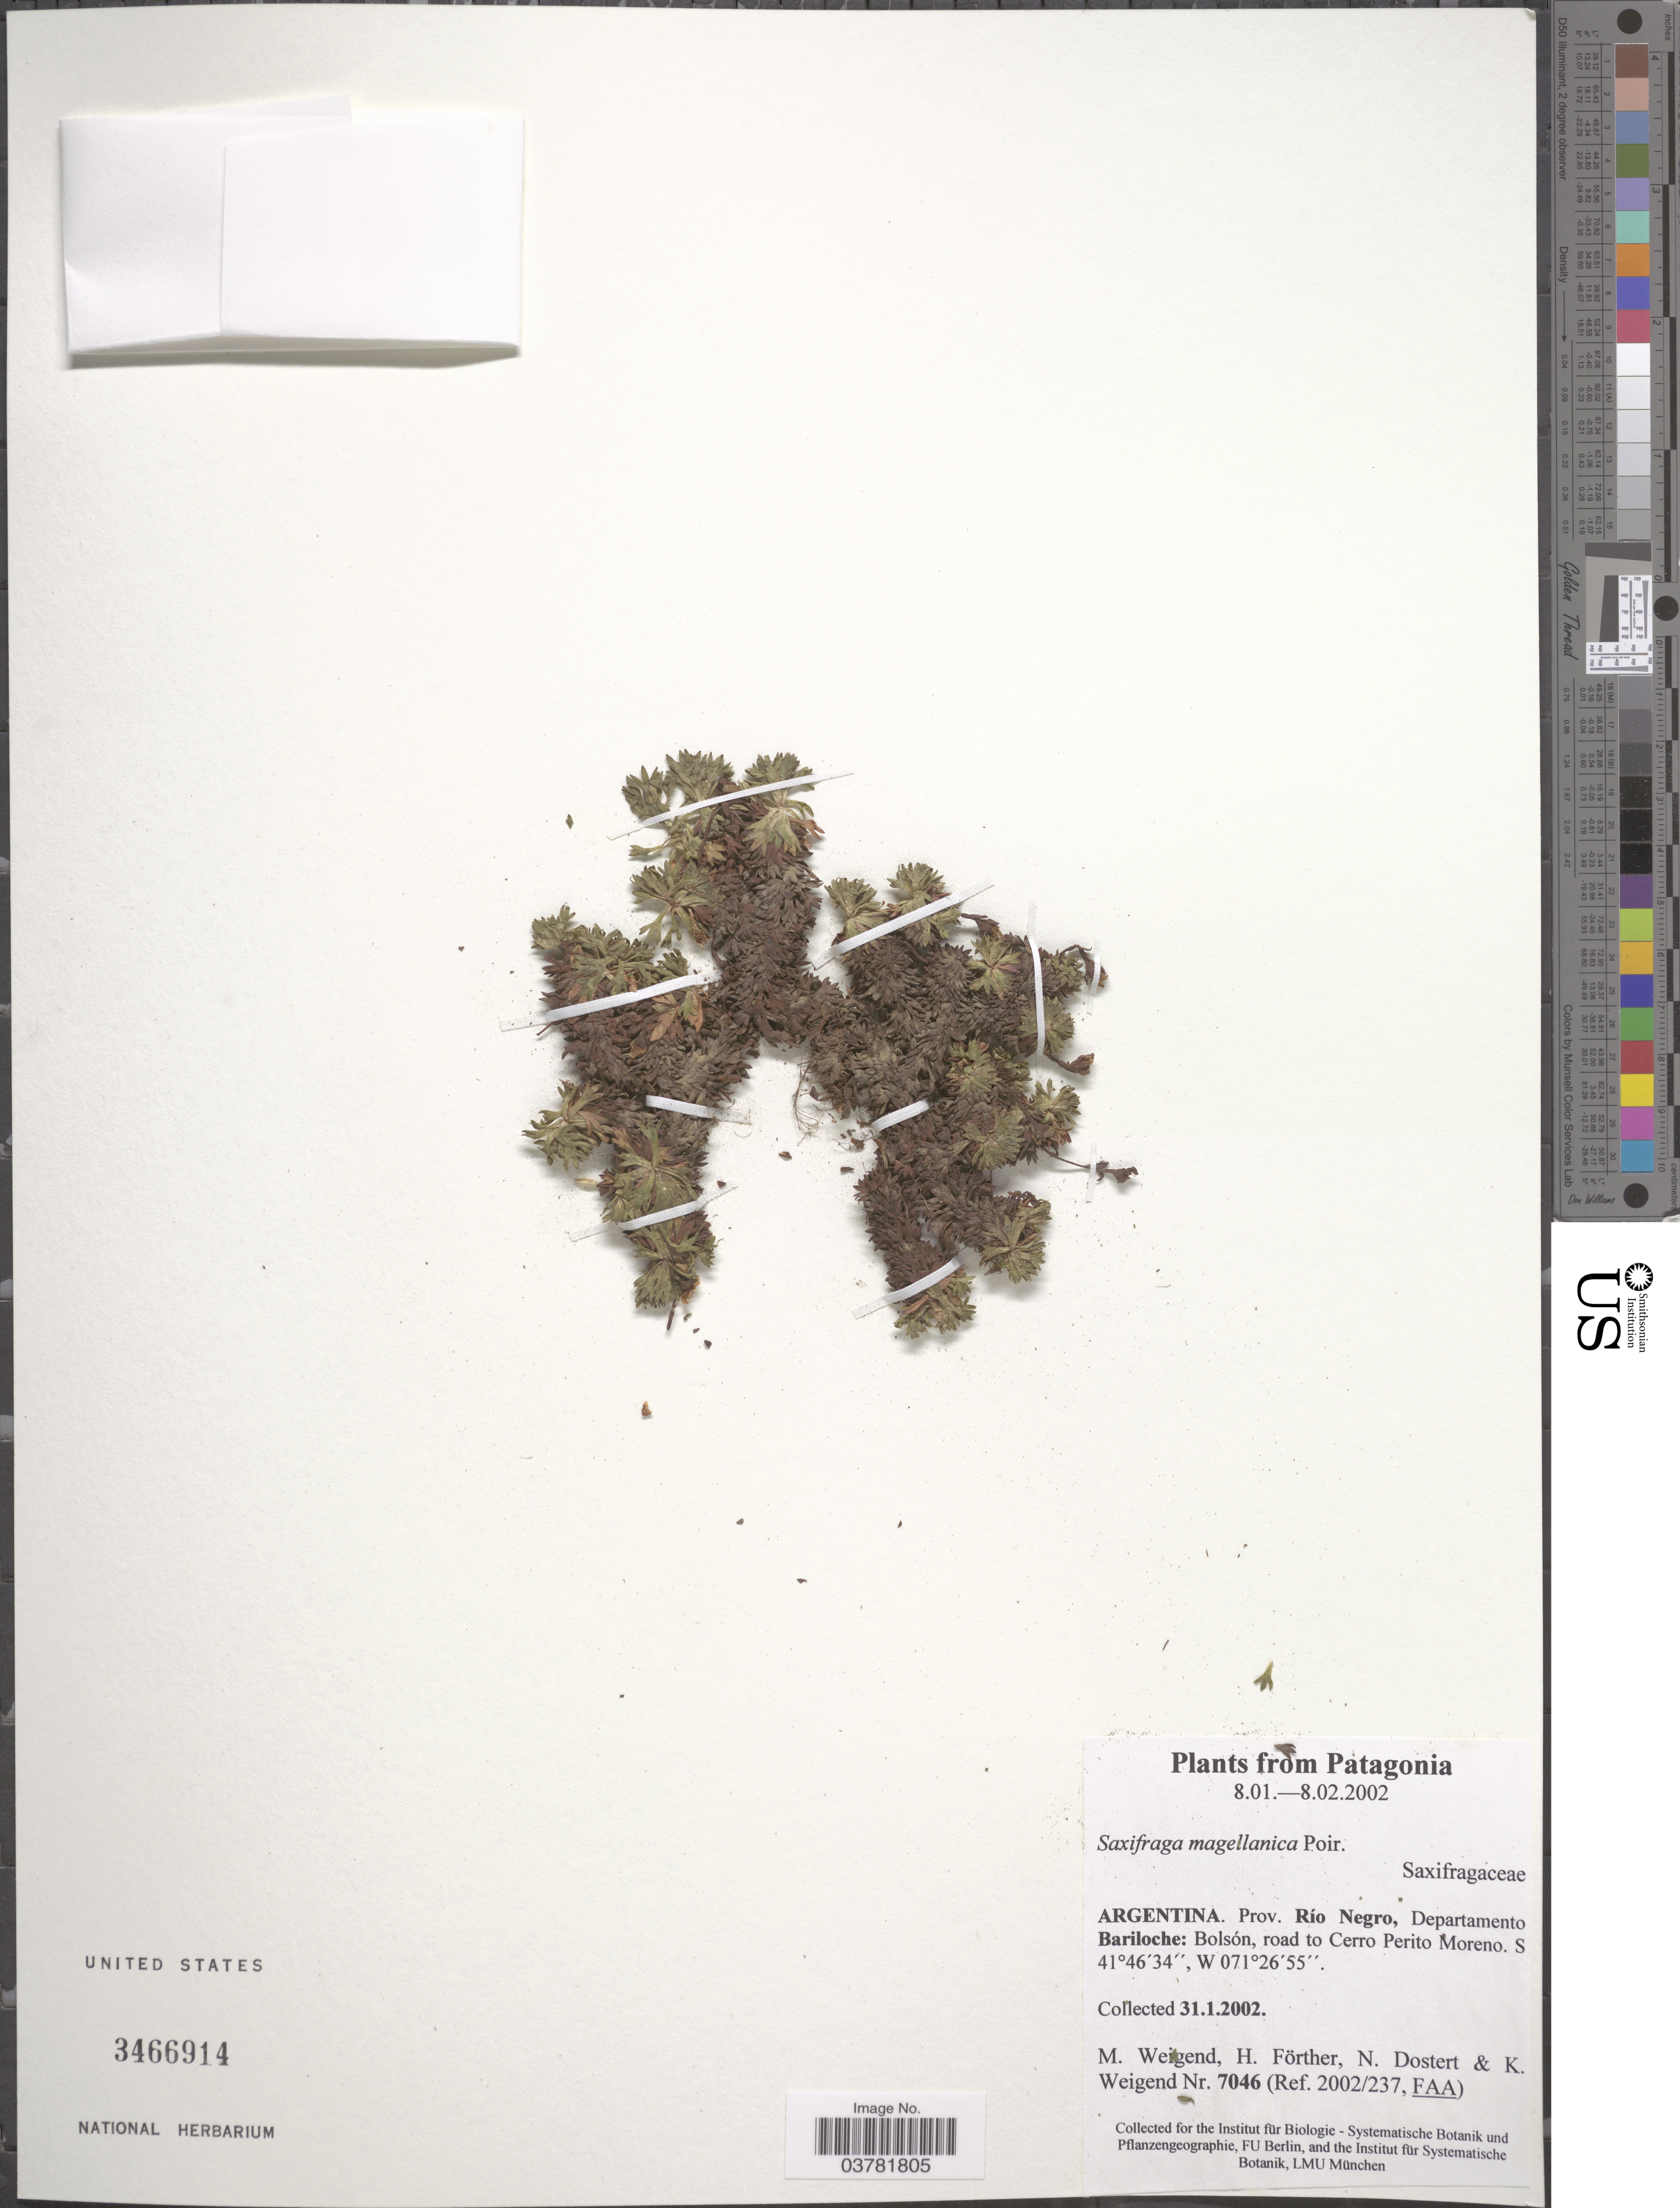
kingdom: Plantae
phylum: Tracheophyta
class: Magnoliopsida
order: Saxifragales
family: Saxifragaceae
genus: Saxifraga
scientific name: Saxifraga magellanica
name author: Poir.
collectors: M. Weigend, H. Förther, N. Dostert & K. Weigend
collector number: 7046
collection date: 2002-01-31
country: Argentina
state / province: Rio Negro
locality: Patagonia. Departamento Bariloche: Bolsón, road to Cerro Perito Moreno.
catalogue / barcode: US 3466914